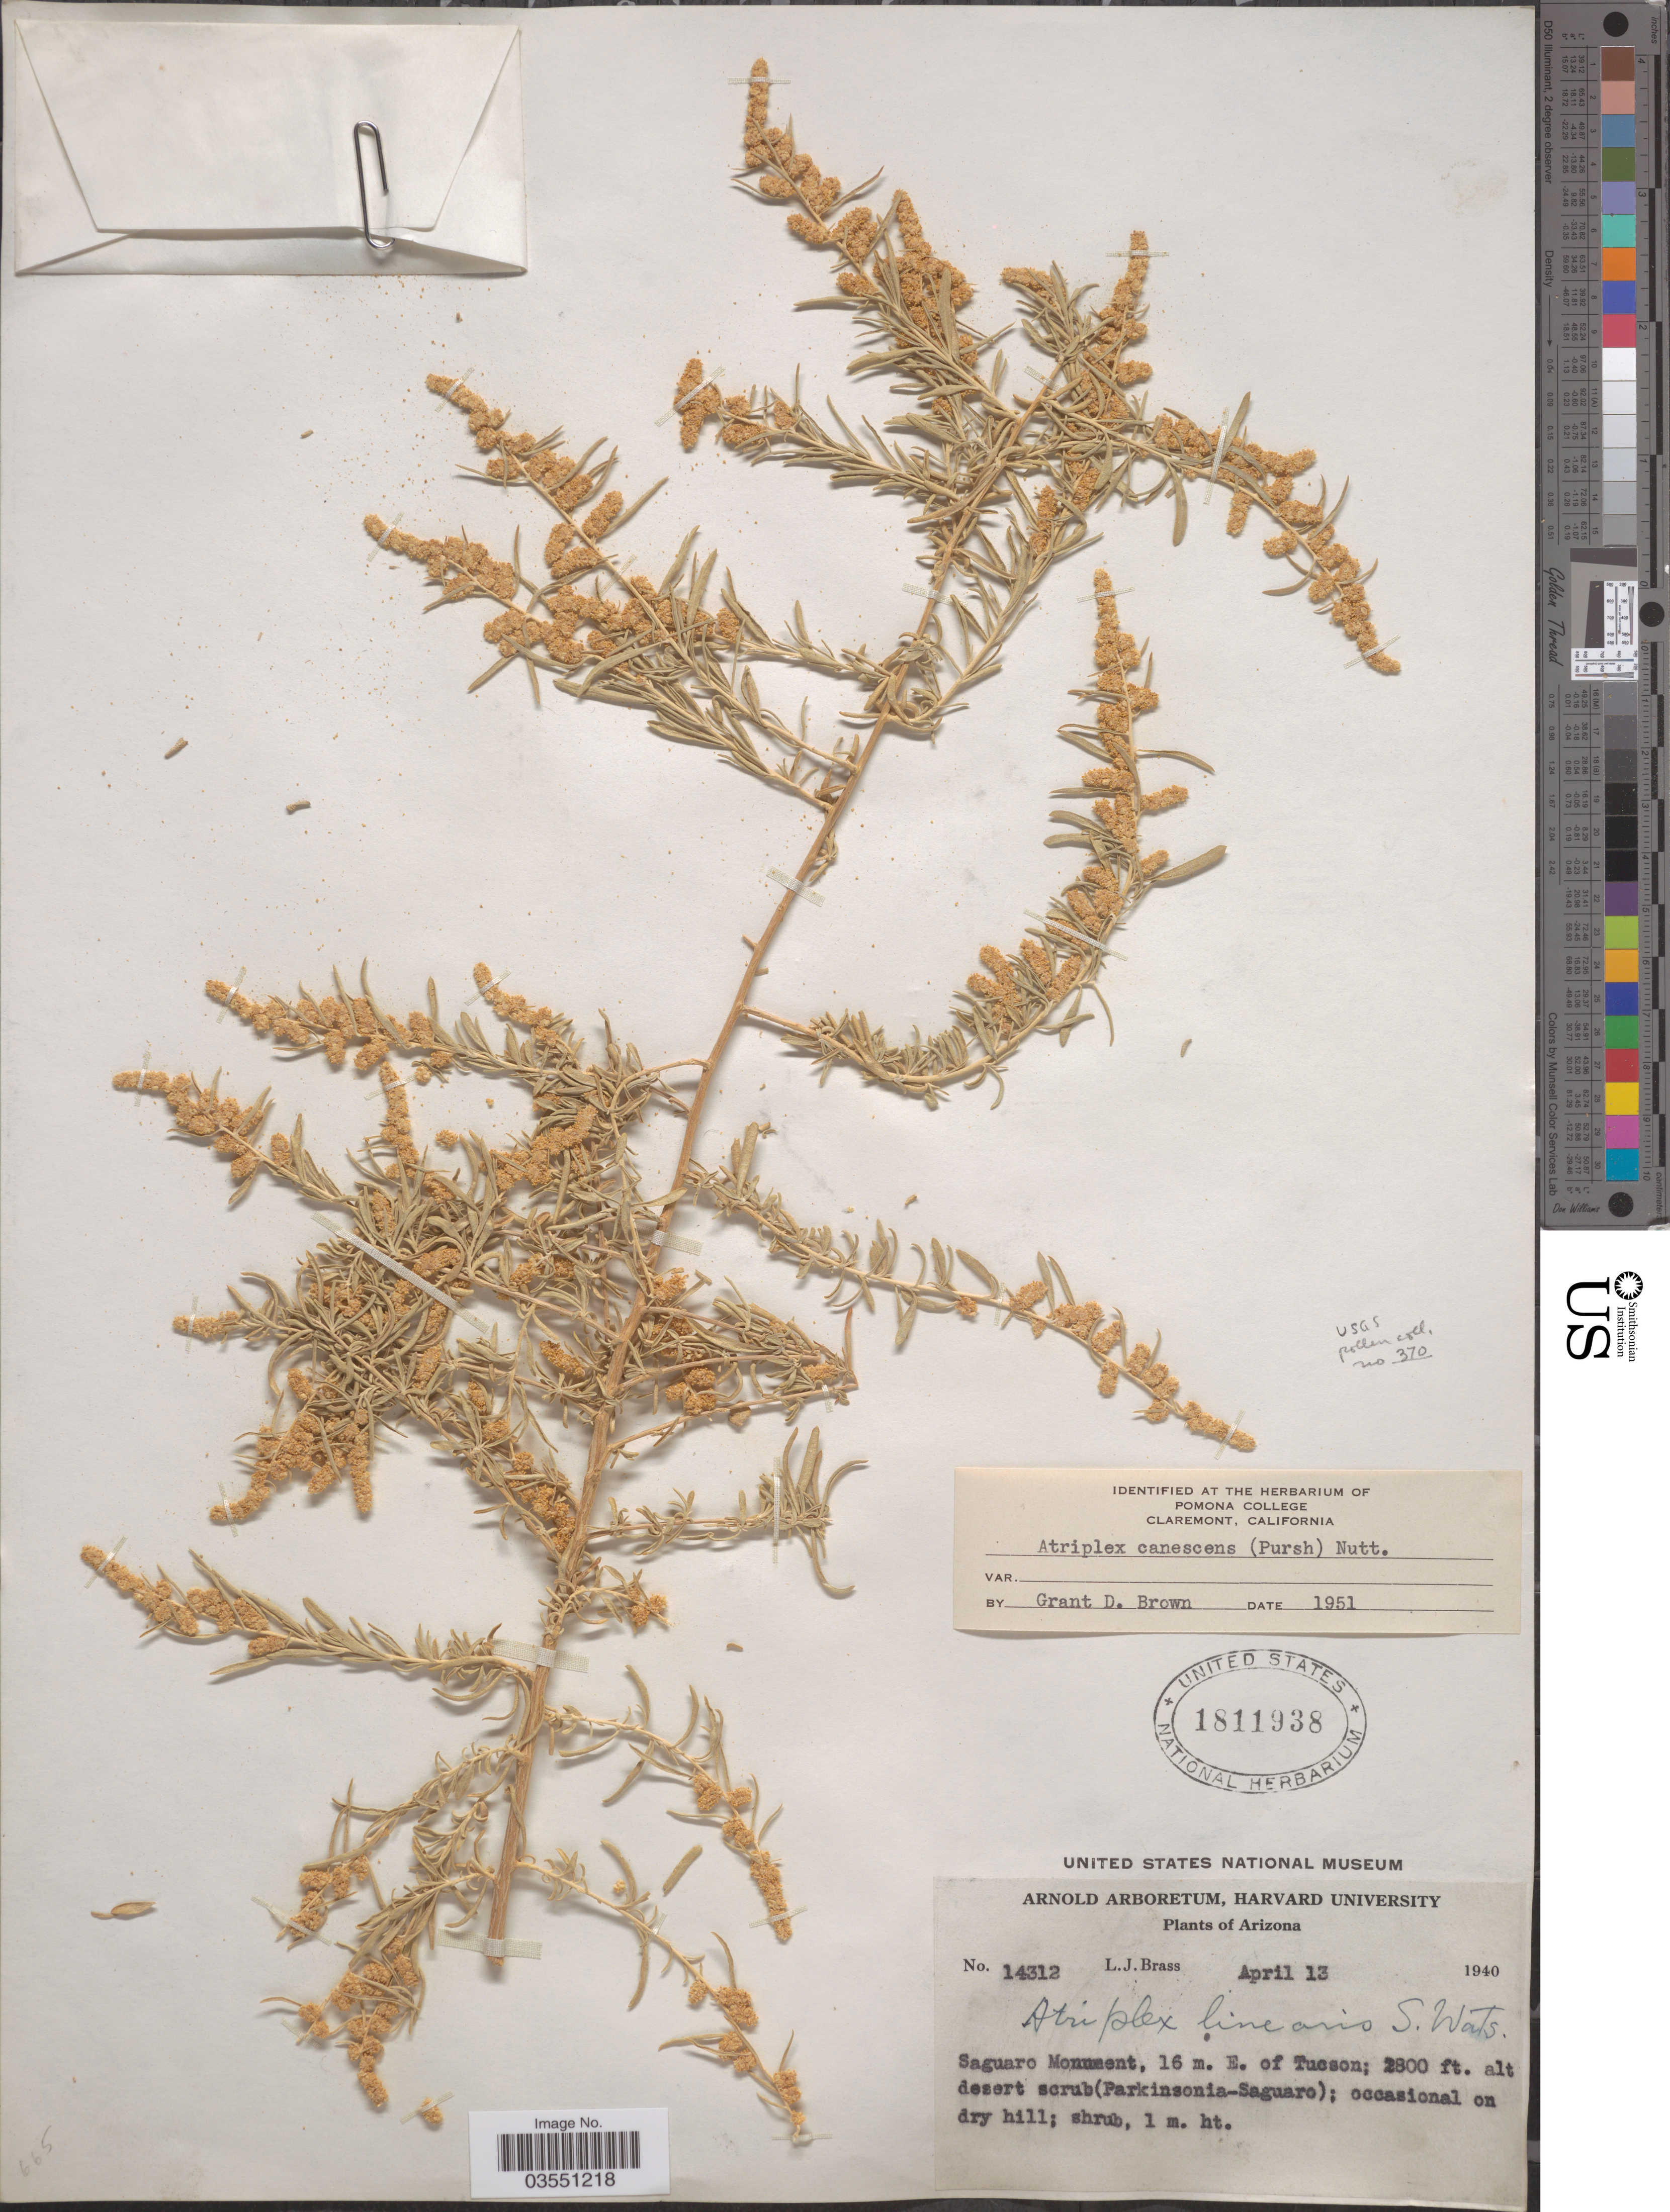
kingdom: Plantae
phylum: Tracheophyta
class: Magnoliopsida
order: Caryophyllales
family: Amaranthaceae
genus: Atriplex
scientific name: Atriplex canescens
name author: (Pursh) Nutt.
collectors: L. J. Brass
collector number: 14312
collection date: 1940-04-13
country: United States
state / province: Arizona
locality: Saguaro Monument, 16 m. E. of Tucson.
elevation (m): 853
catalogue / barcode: US 1811938